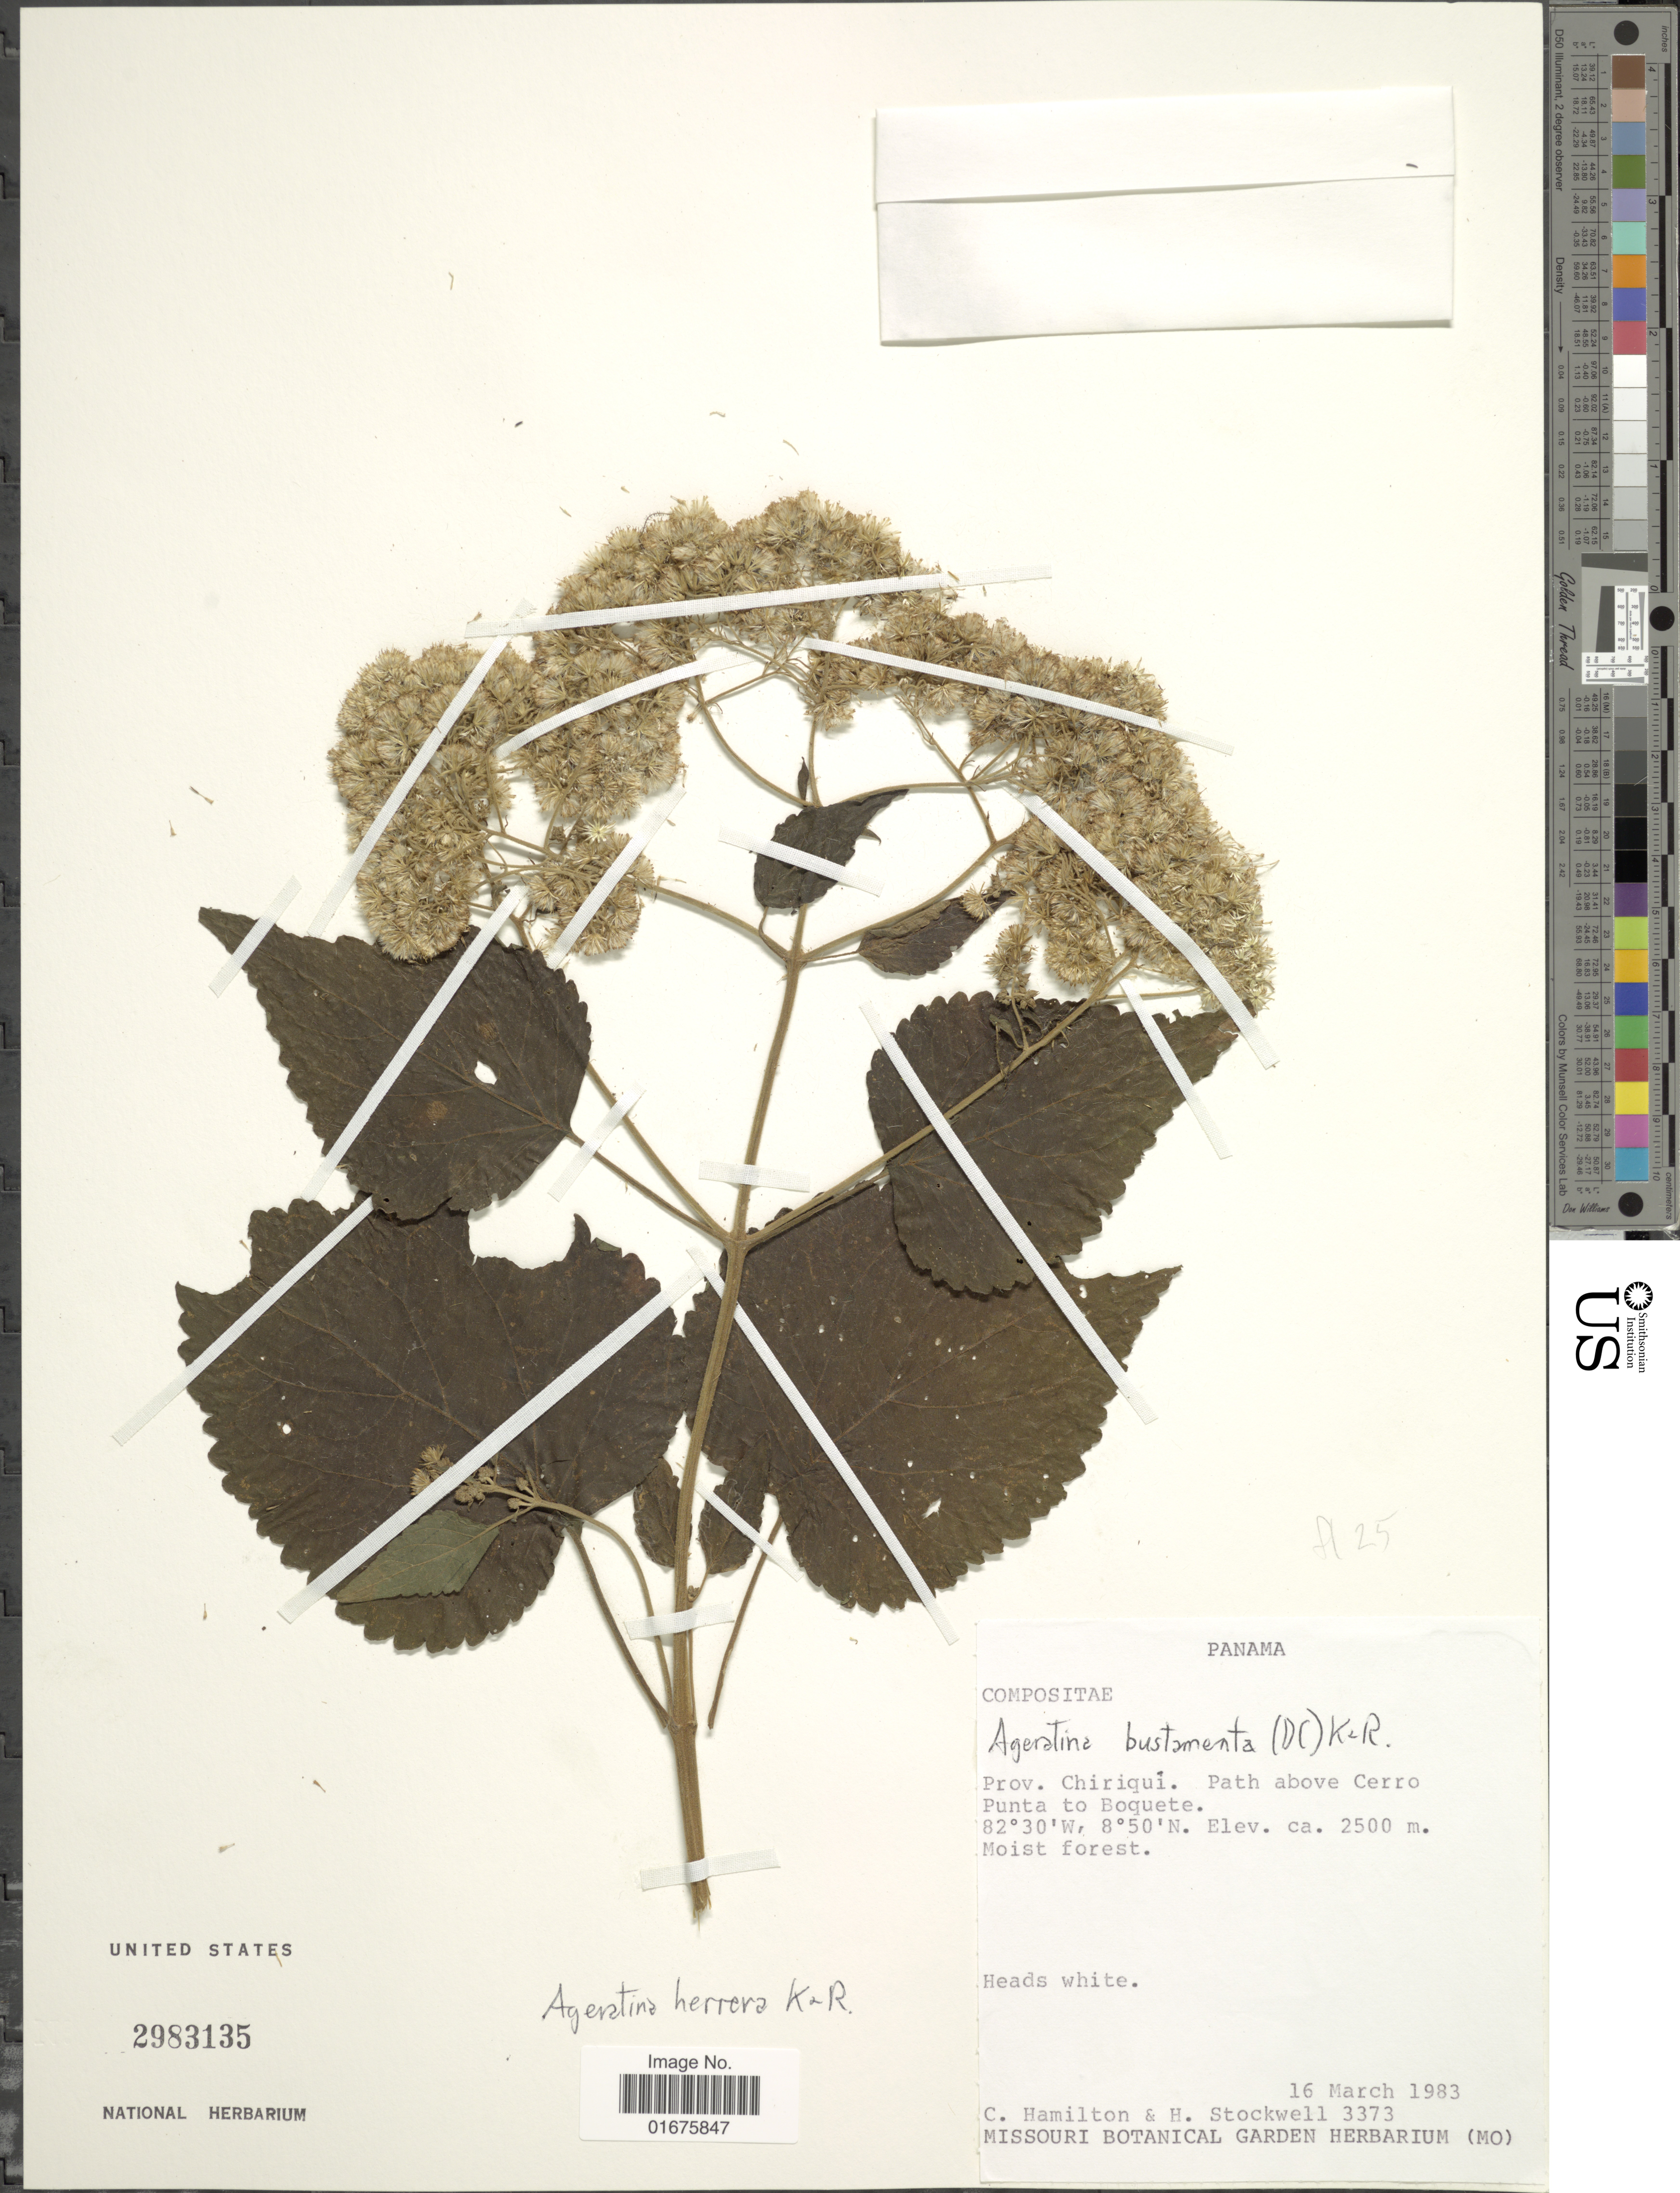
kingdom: Plantae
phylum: Tracheophyta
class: Magnoliopsida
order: Asterales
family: Asteraceae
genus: Ageratina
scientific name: Ageratina herrerae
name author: R.M. King & H. Rob.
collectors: C. Hamilton & H. Stockwell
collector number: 3373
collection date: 1983-03-16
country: Panama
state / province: Chiriqui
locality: Path above Cerro Punta to Boquete, Moist forest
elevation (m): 2500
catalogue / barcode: US 2983135